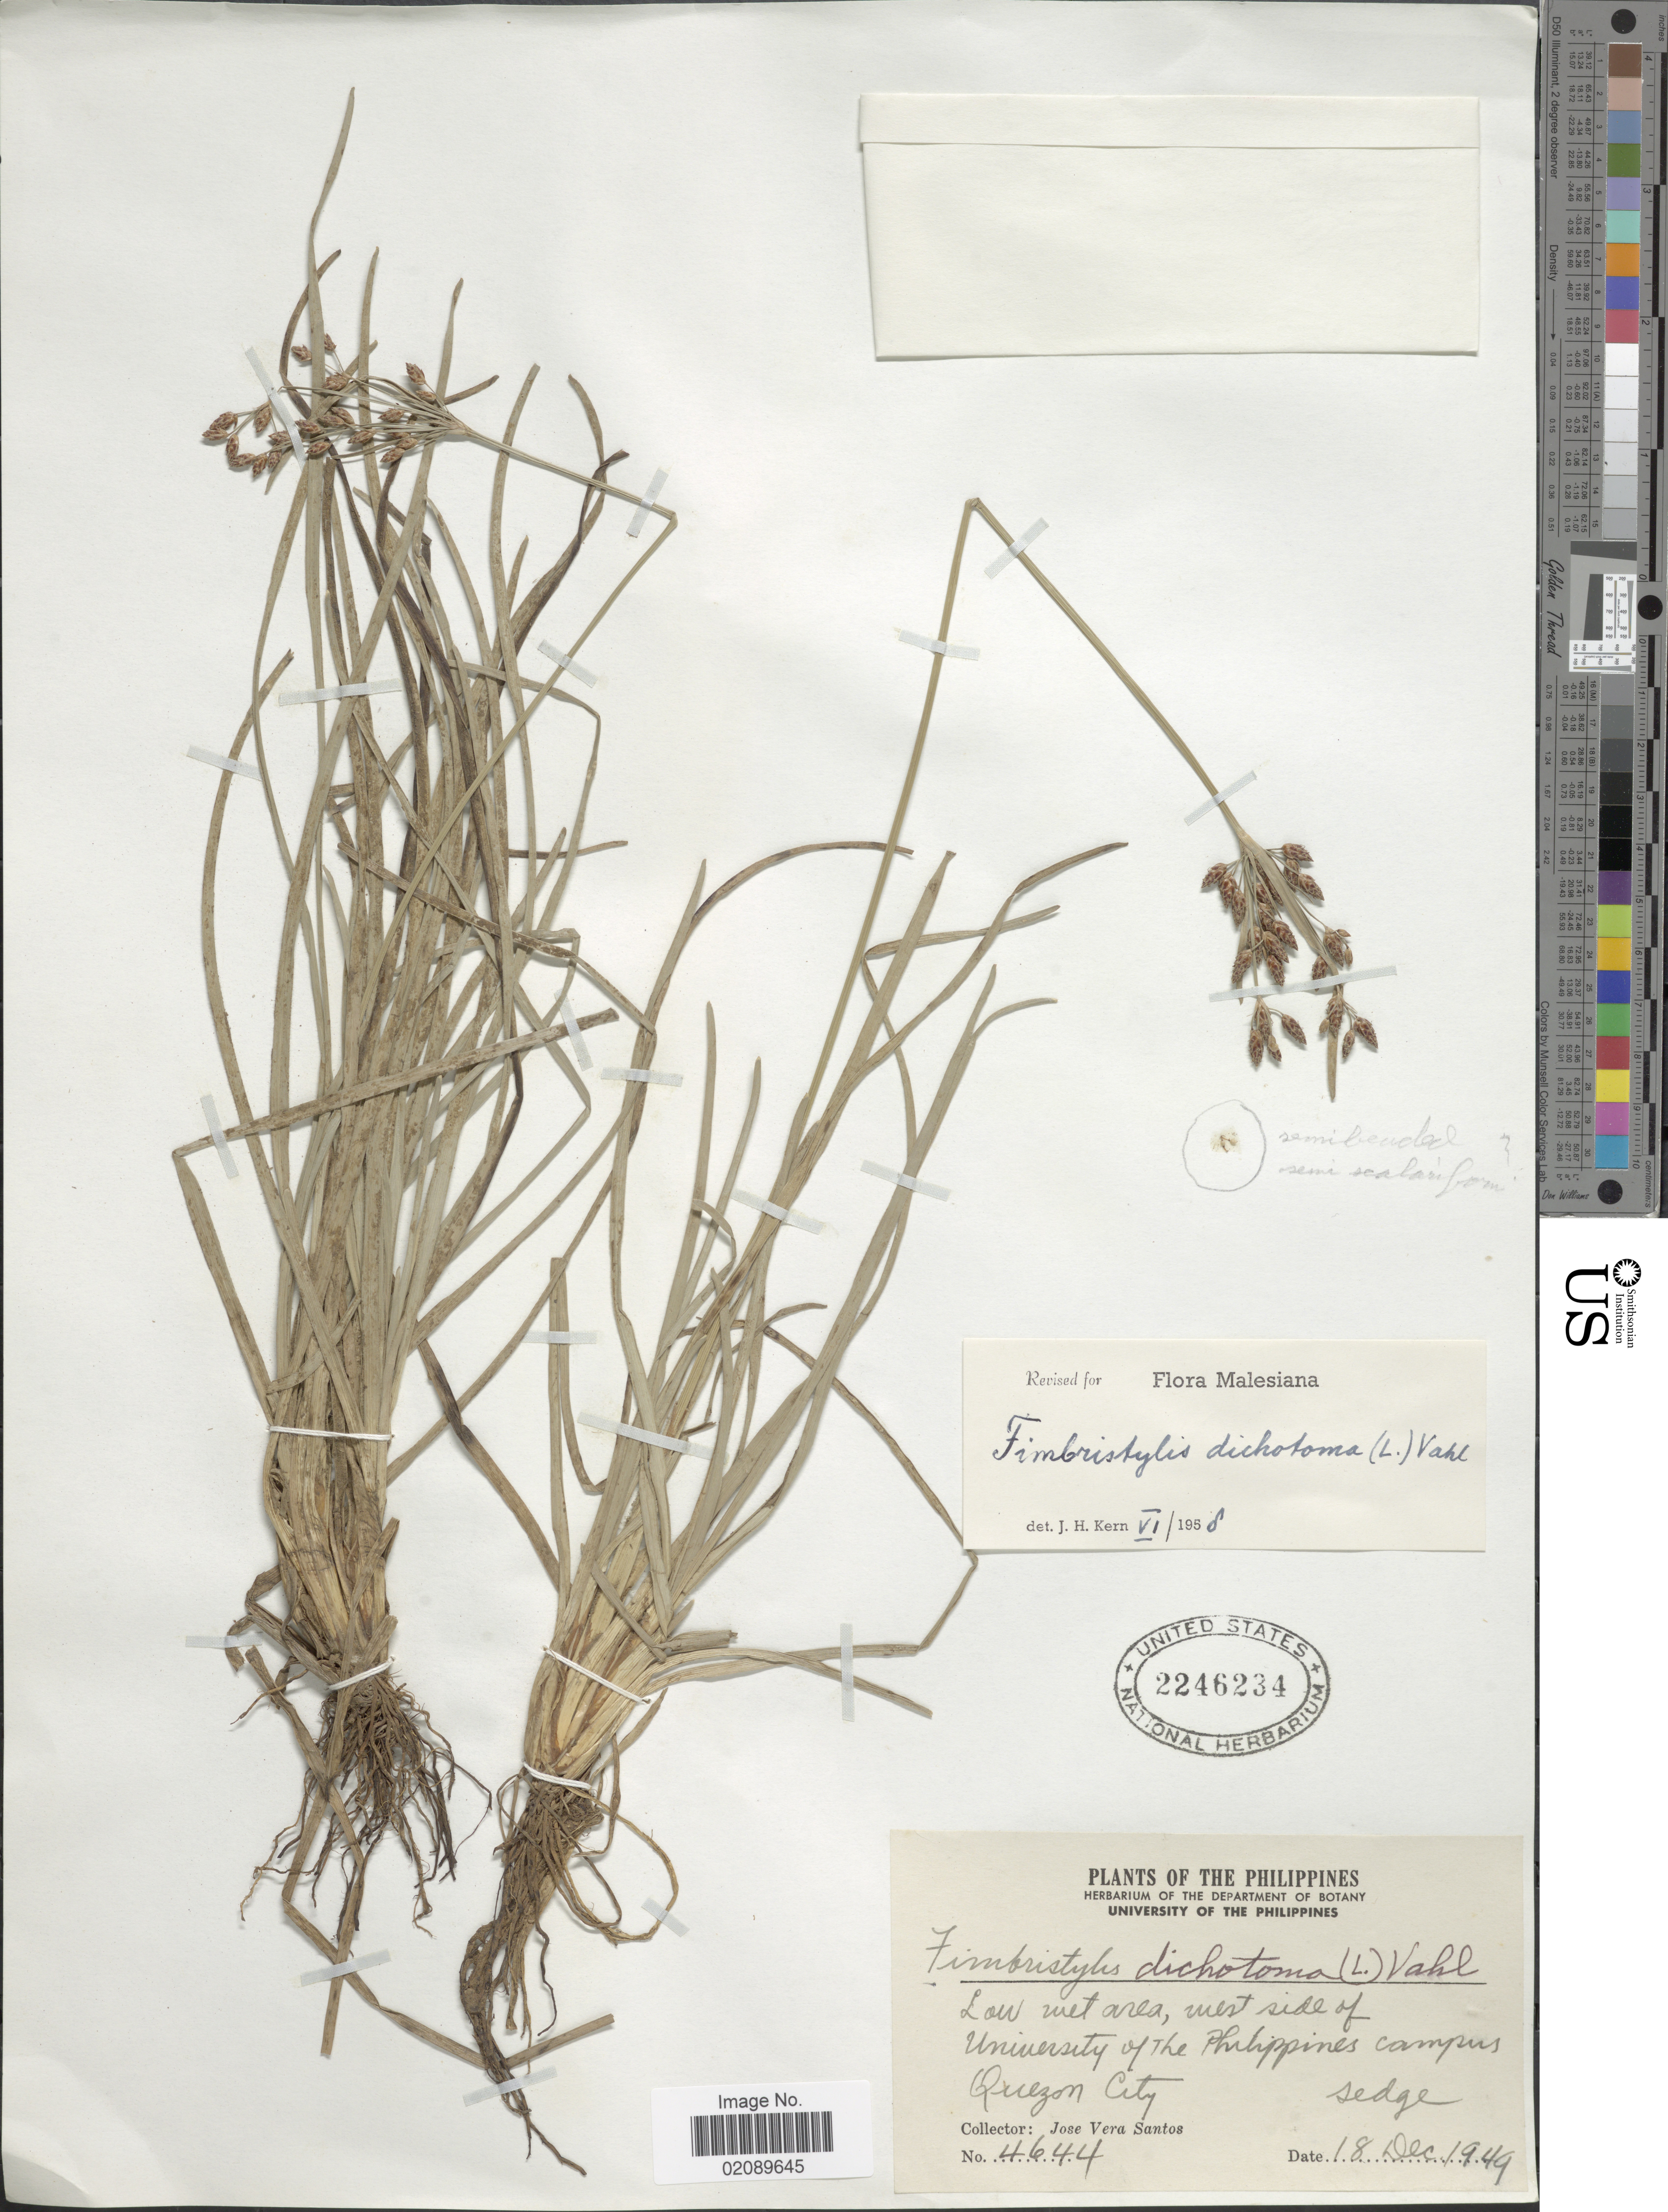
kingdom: Plantae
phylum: Tracheophyta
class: Liliopsida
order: Poales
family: Cyperaceae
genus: Fimbristylis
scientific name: Fimbristylis dichotoma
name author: (L.) Vahl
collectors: J. Santos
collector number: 4644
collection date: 1949-12-18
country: Philippines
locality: West side of University of the Philippines Campus, Quezon City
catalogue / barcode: US 2246234